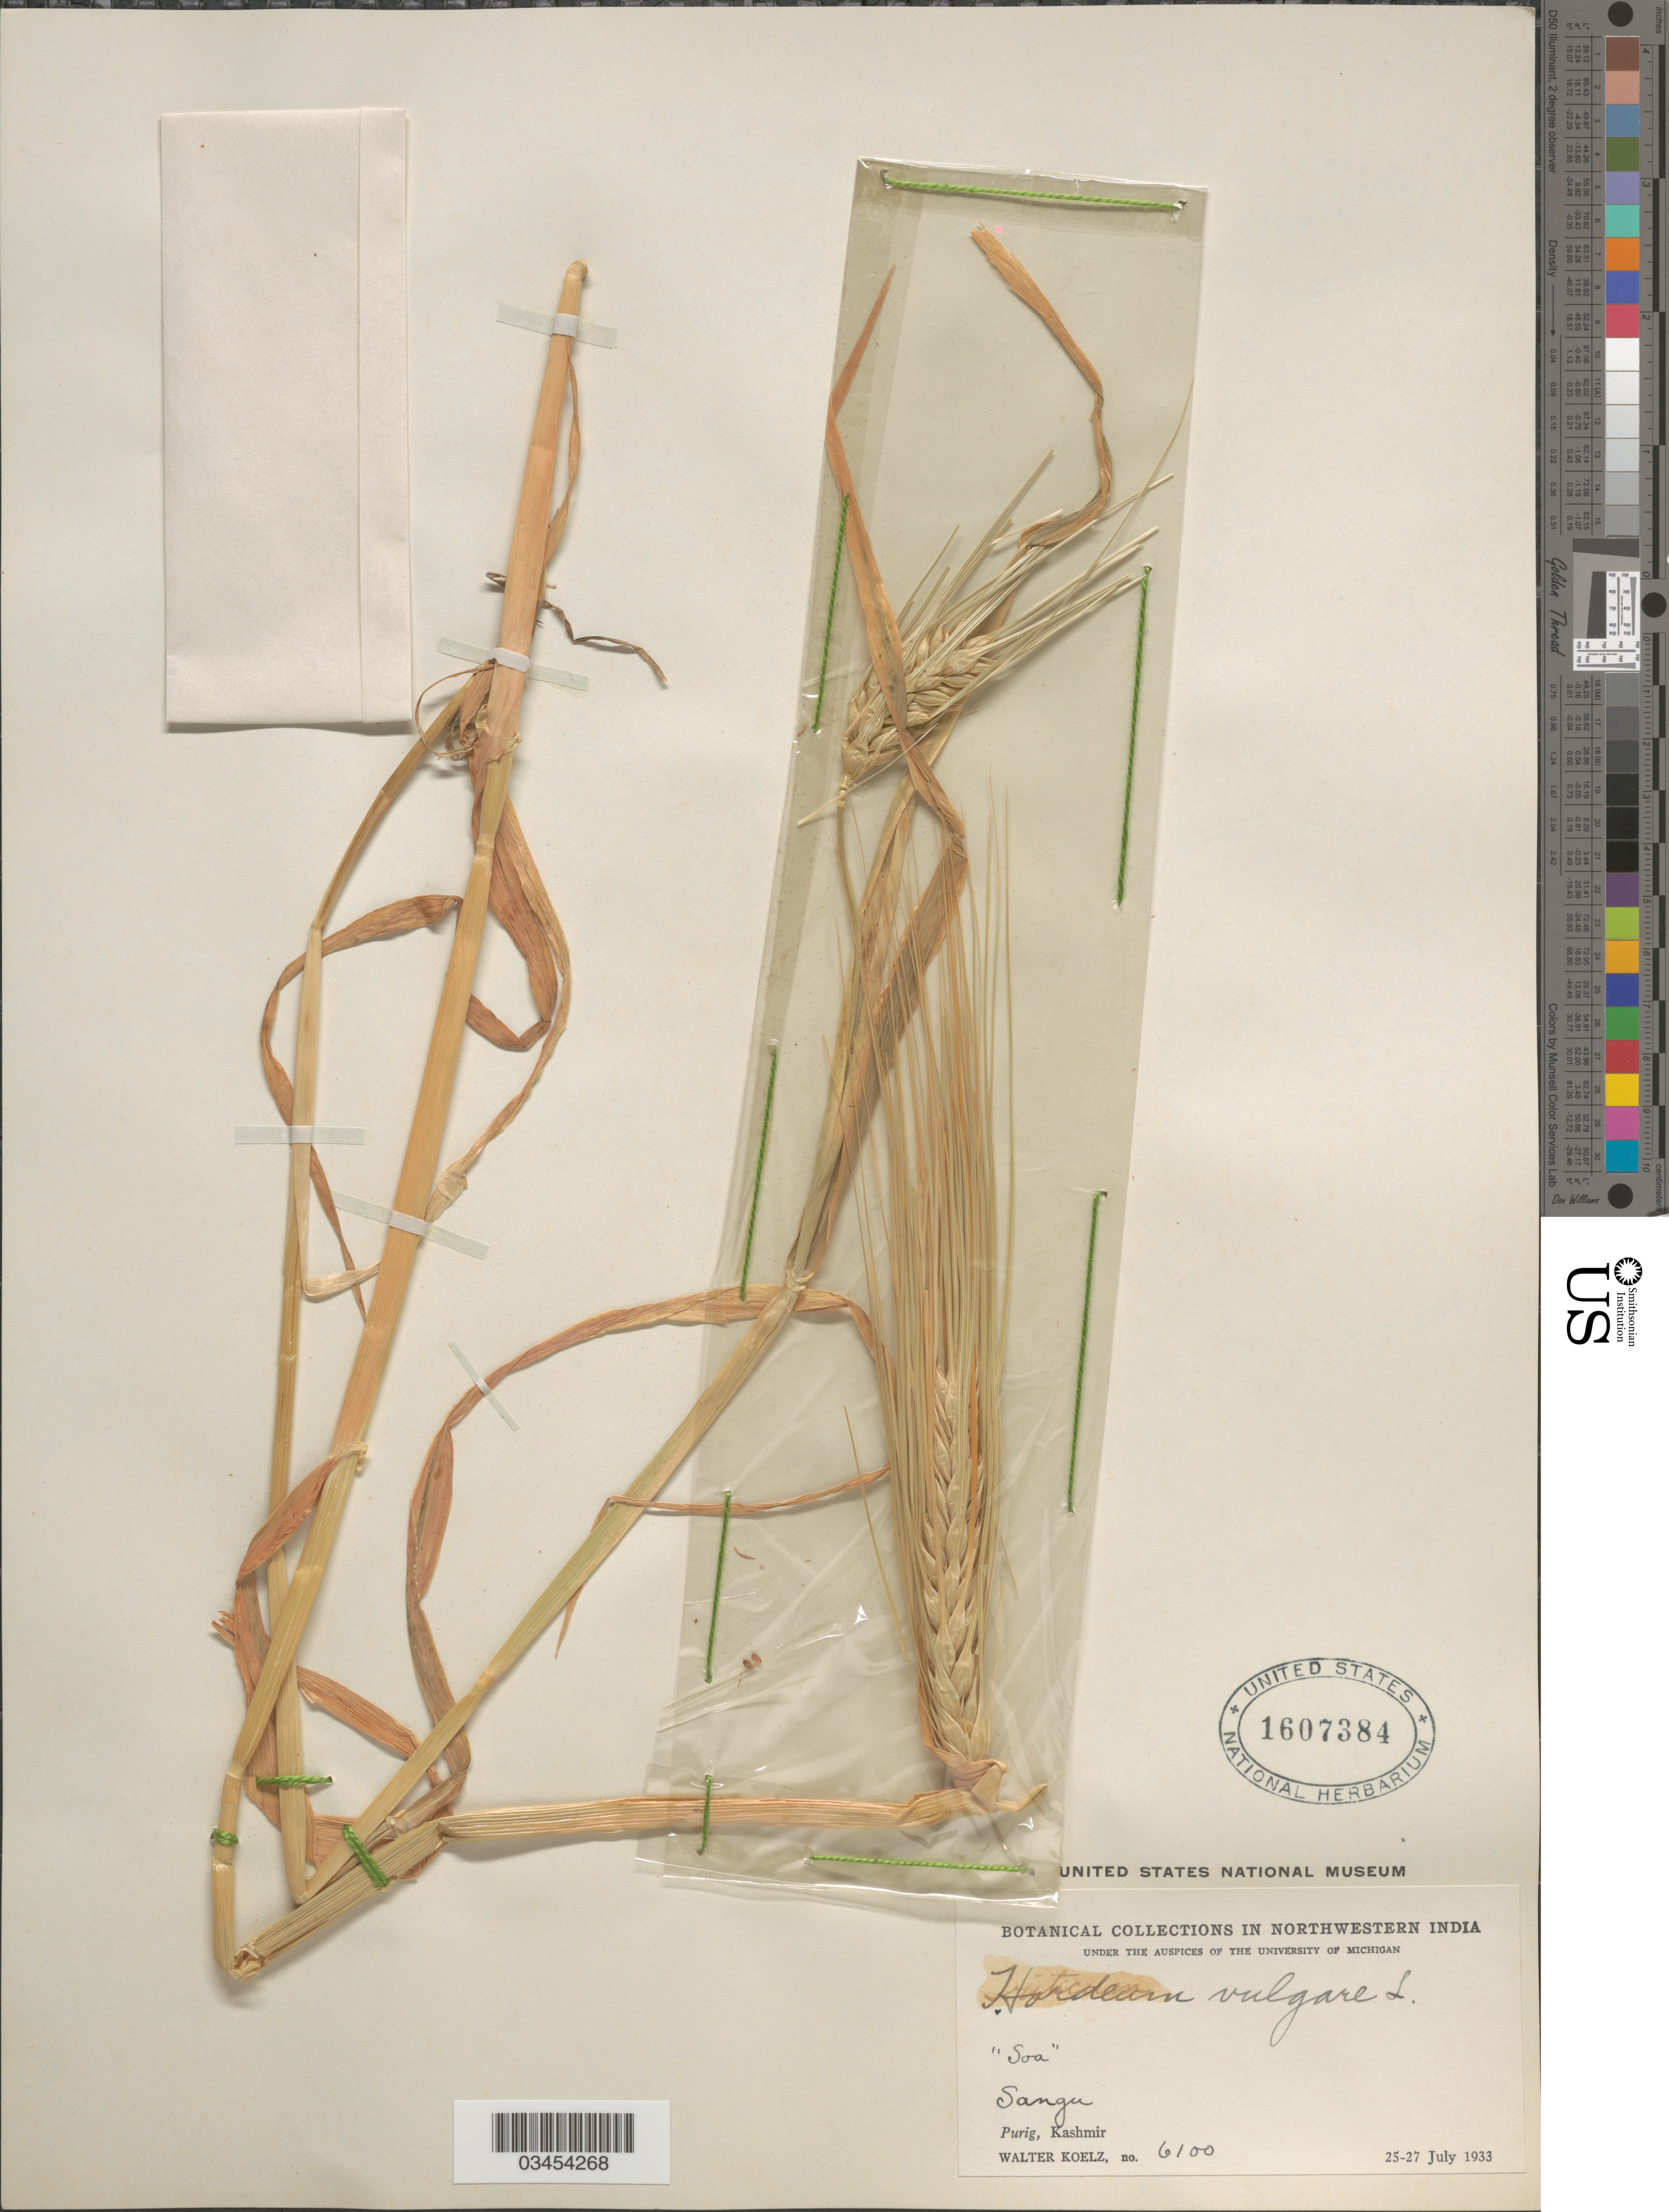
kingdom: Plantae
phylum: Tracheophyta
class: Liliopsida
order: Poales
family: Poaceae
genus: Hordeum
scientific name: Hordeum vulgare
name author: L.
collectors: W. N. Koelz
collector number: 6100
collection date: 1933-07-25/1933-07-27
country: India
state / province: Jammu and Kashmir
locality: Northwestern India. Sangu. Purig, Kashmir.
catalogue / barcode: US 1607384